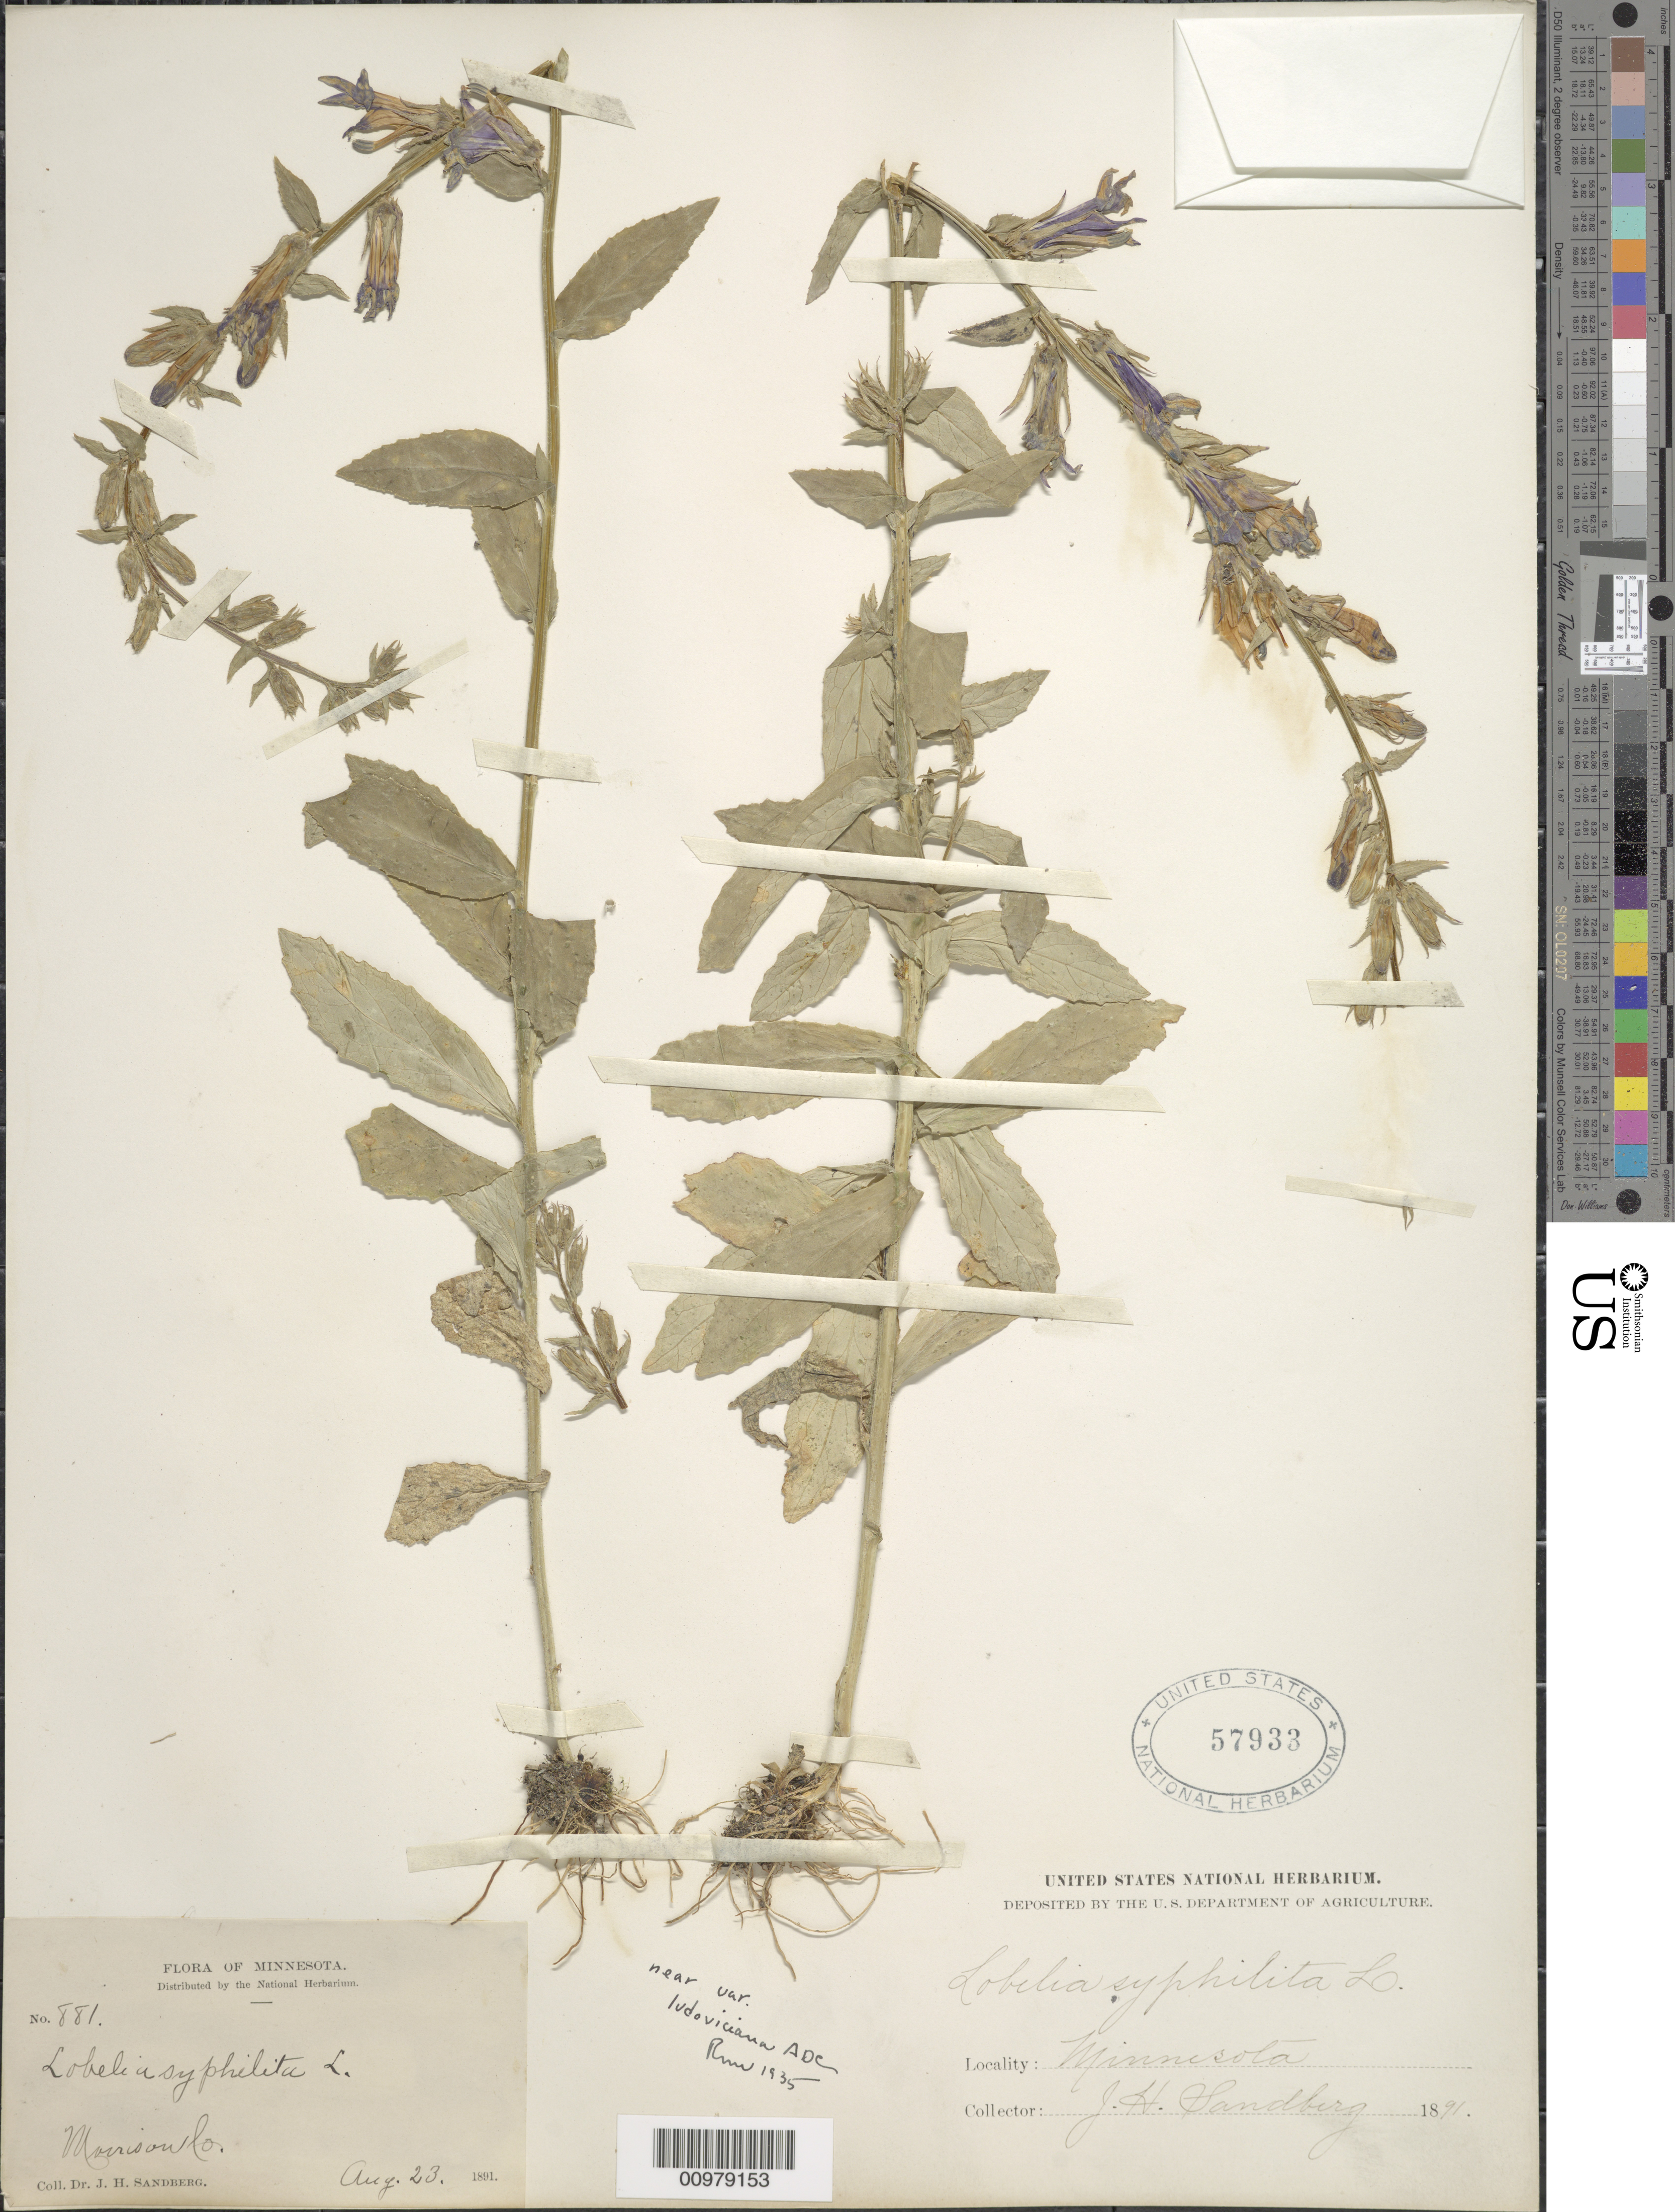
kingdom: Plantae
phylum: Tracheophyta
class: Magnoliopsida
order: Asterales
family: Campanulaceae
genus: Lobelia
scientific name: Lobelia siphilitica var. ludoviciana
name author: A. DC.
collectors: J. H. Sandberg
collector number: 881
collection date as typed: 23 Aug 1891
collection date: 1891-08-23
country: United States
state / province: Minnesota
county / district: Morrison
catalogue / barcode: US 57933